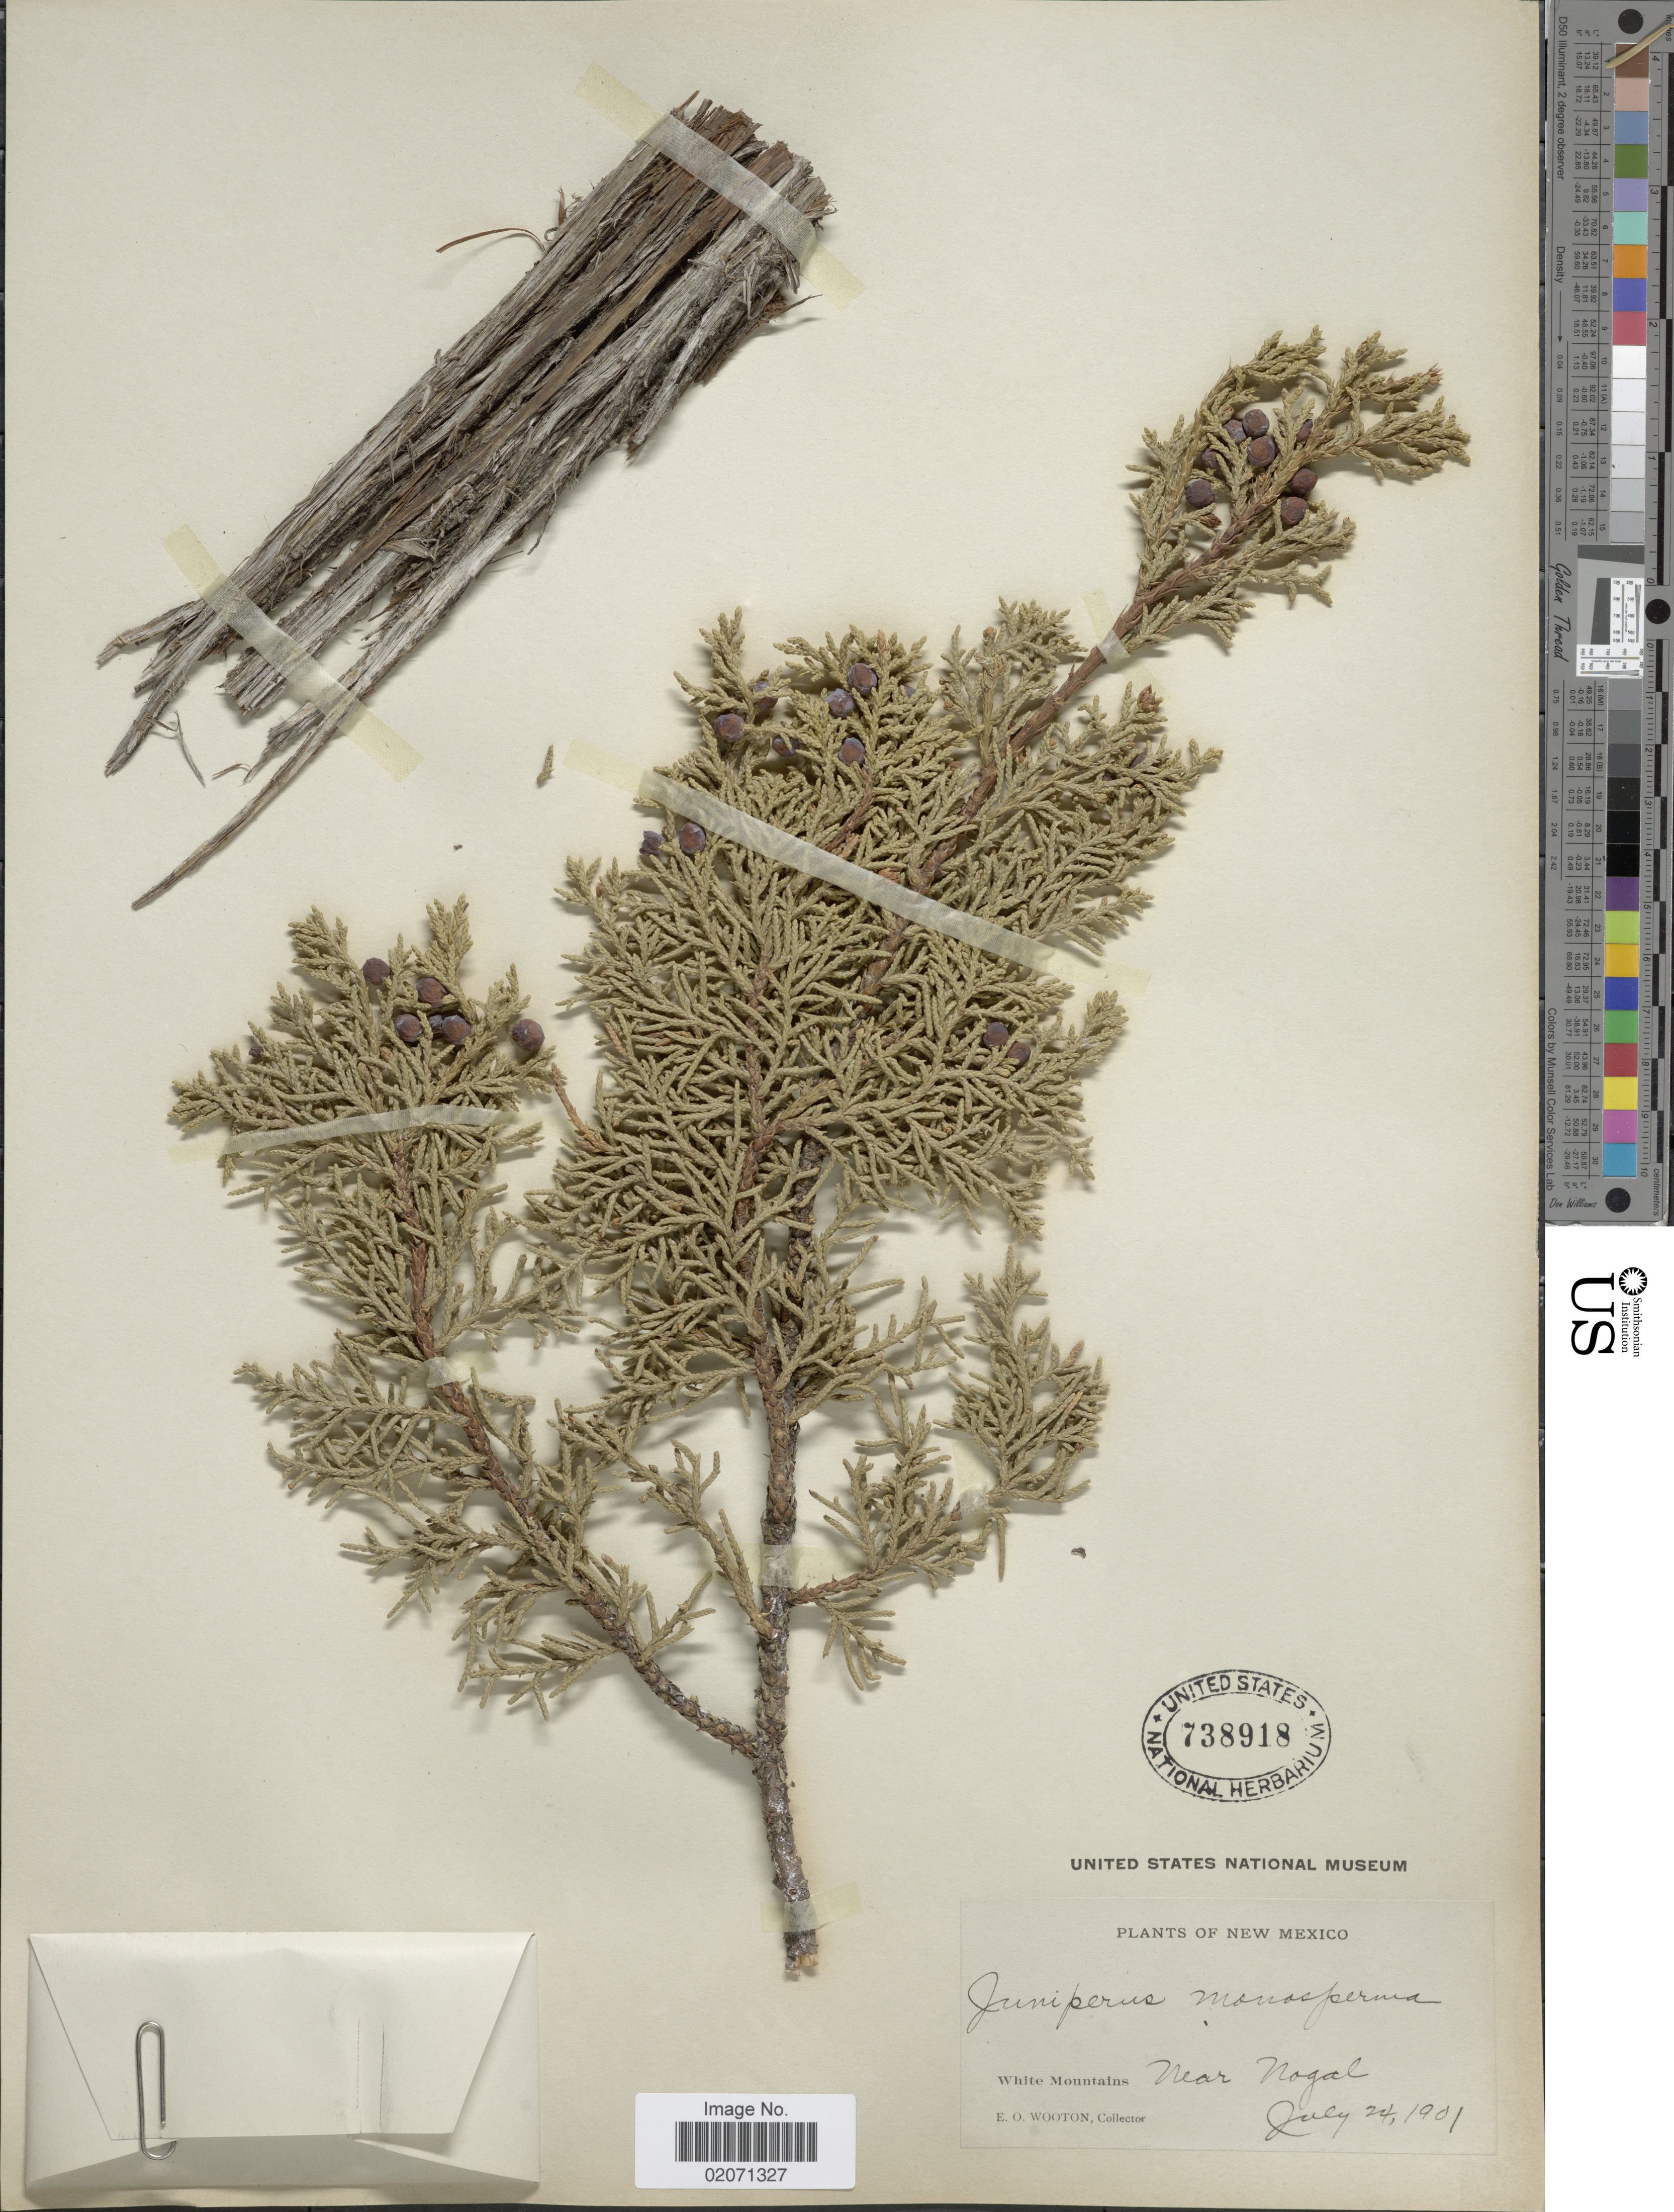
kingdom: Plantae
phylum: Tracheophyta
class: Pinopsida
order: Pinales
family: Cupressaceae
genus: Juniperus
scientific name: Juniperus monosperma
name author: (Engelm.) Sarg.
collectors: E. O. Wooton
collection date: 1901-07-24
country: United States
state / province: New Mexico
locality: White Mountains, Near Nogal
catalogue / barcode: US 738918